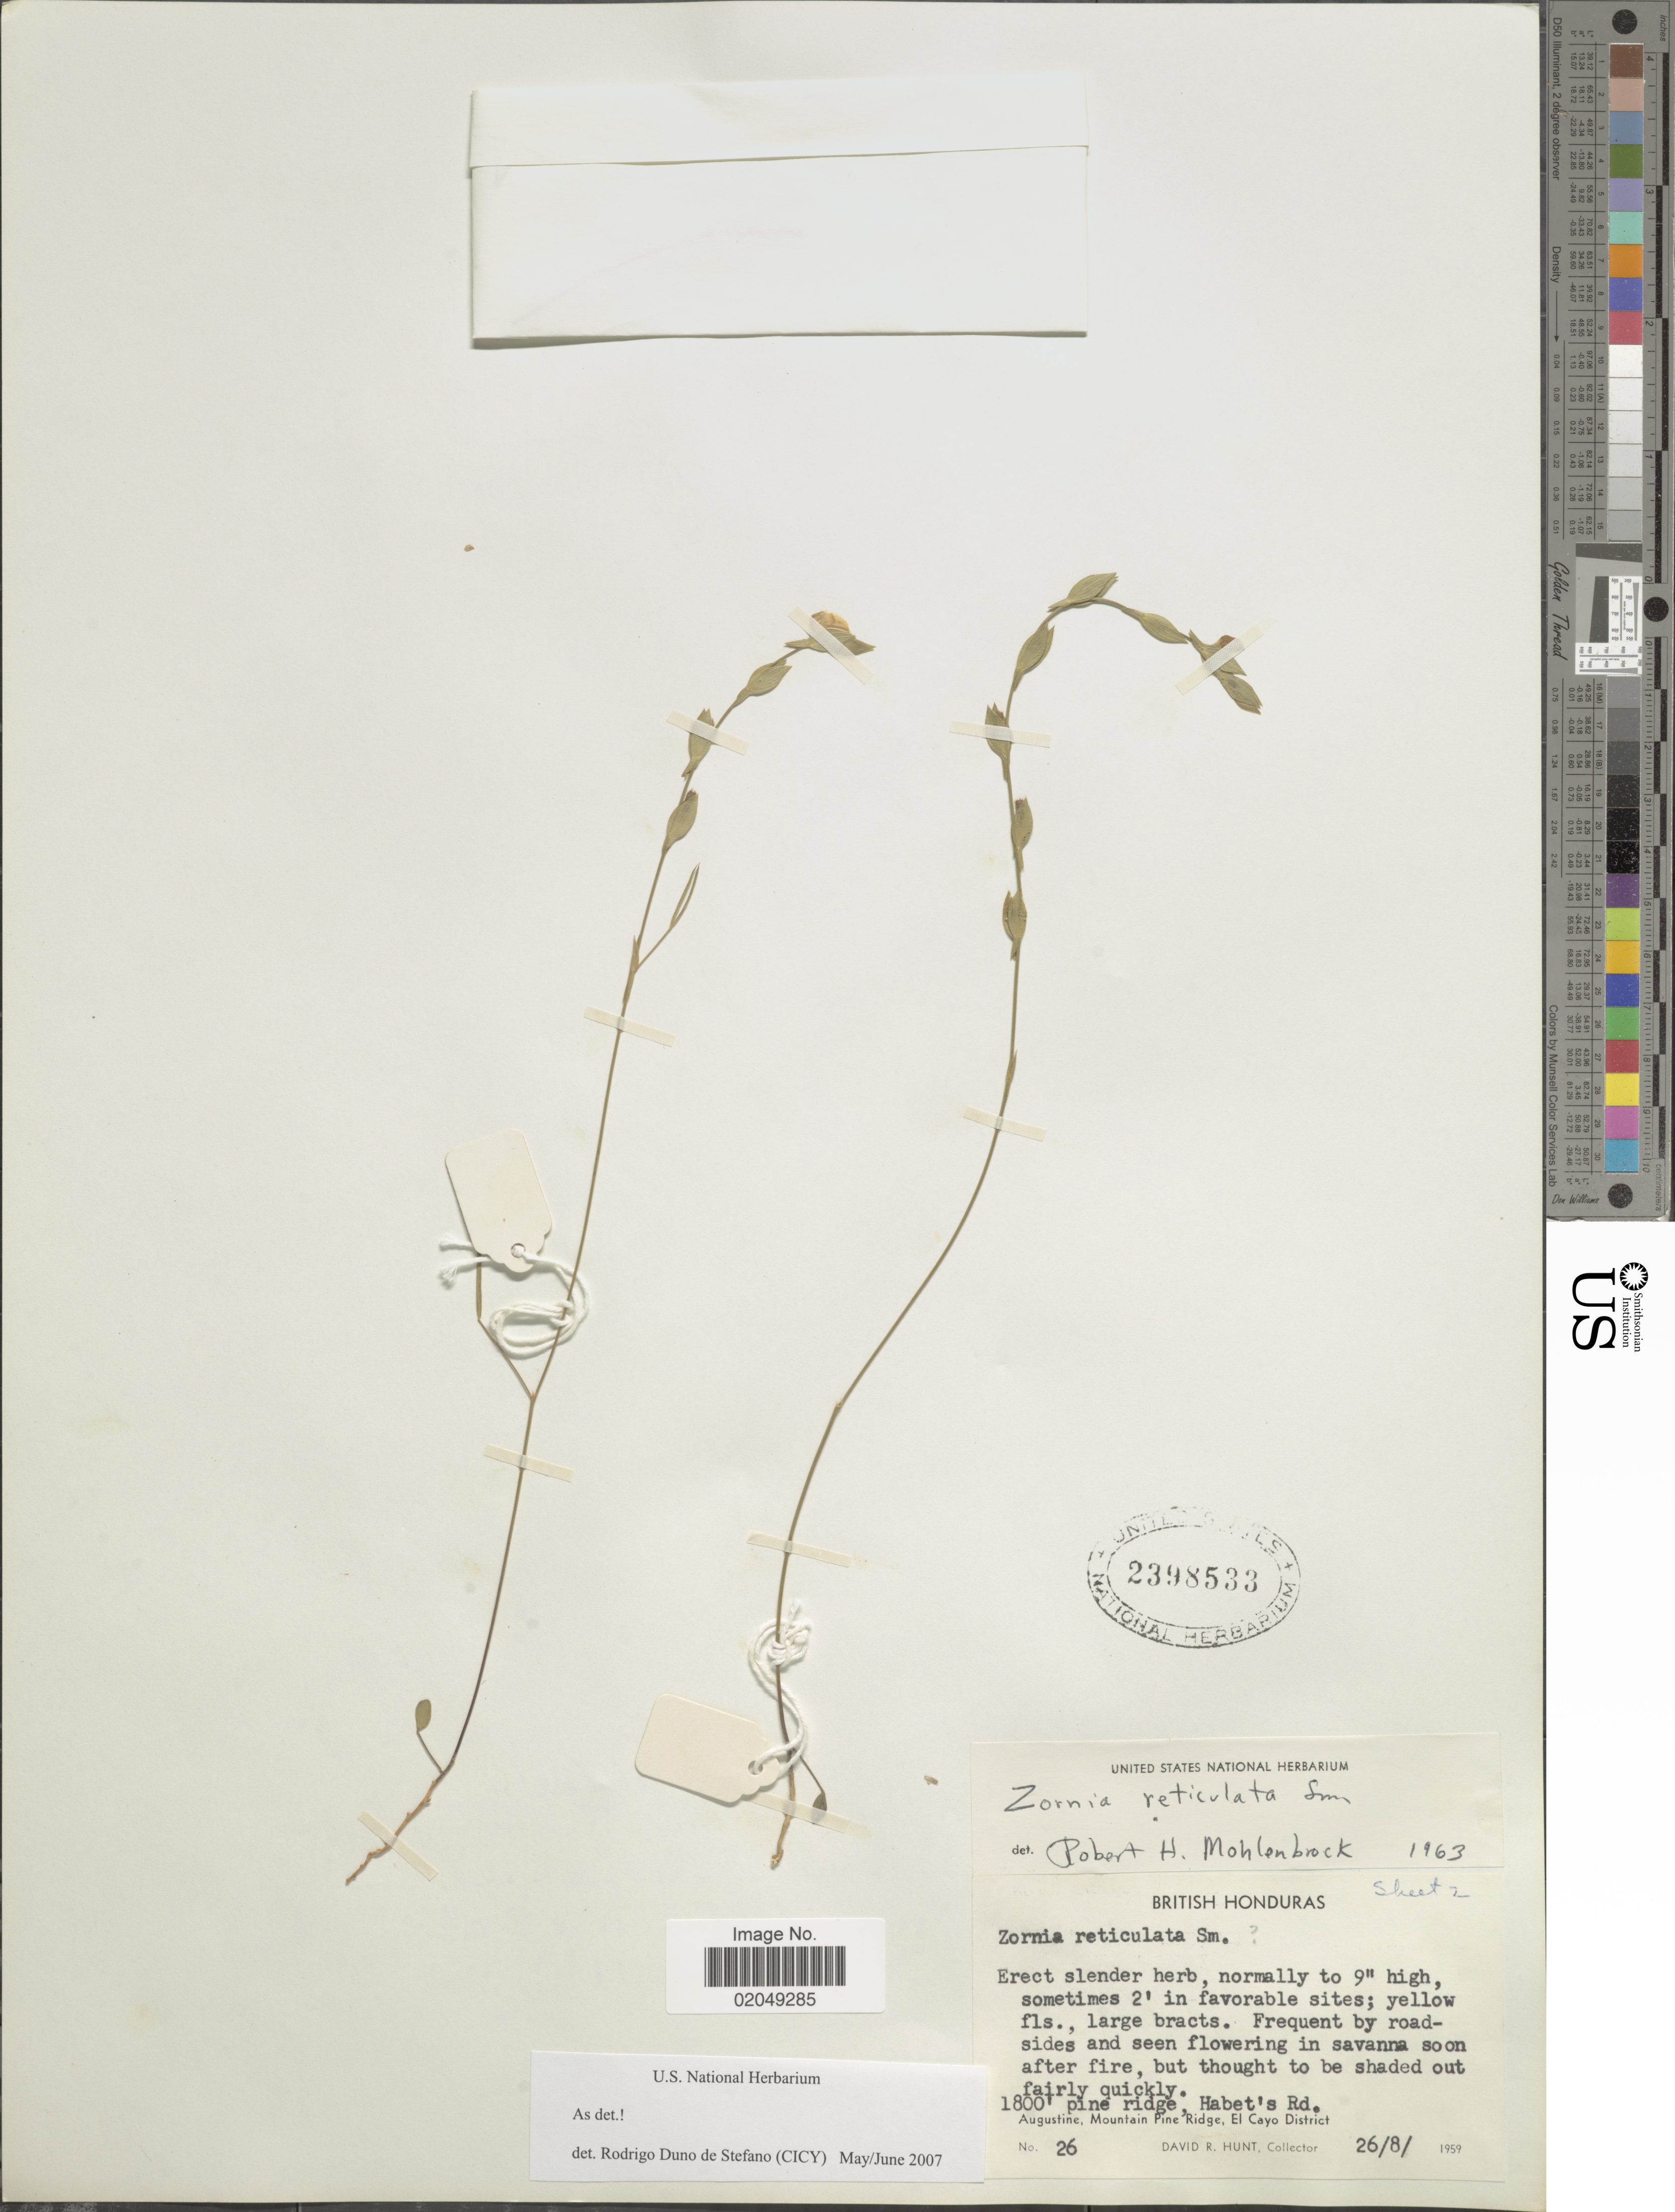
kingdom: Plantae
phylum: Tracheophyta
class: Magnoliopsida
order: Fabales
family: Fabaceae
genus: Zornia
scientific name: Zornia reticulata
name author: Sm.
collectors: D. R. Hunt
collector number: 26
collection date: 1959-08-26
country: Belize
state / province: Cayo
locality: British Honduras, frequent by roadsides and seen flowering in savanna soon after fire, pine ridge, Habet's Rd., Augustine, Mounrtain Pine Ridge, El Cayo District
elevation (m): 549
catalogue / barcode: US 2398533